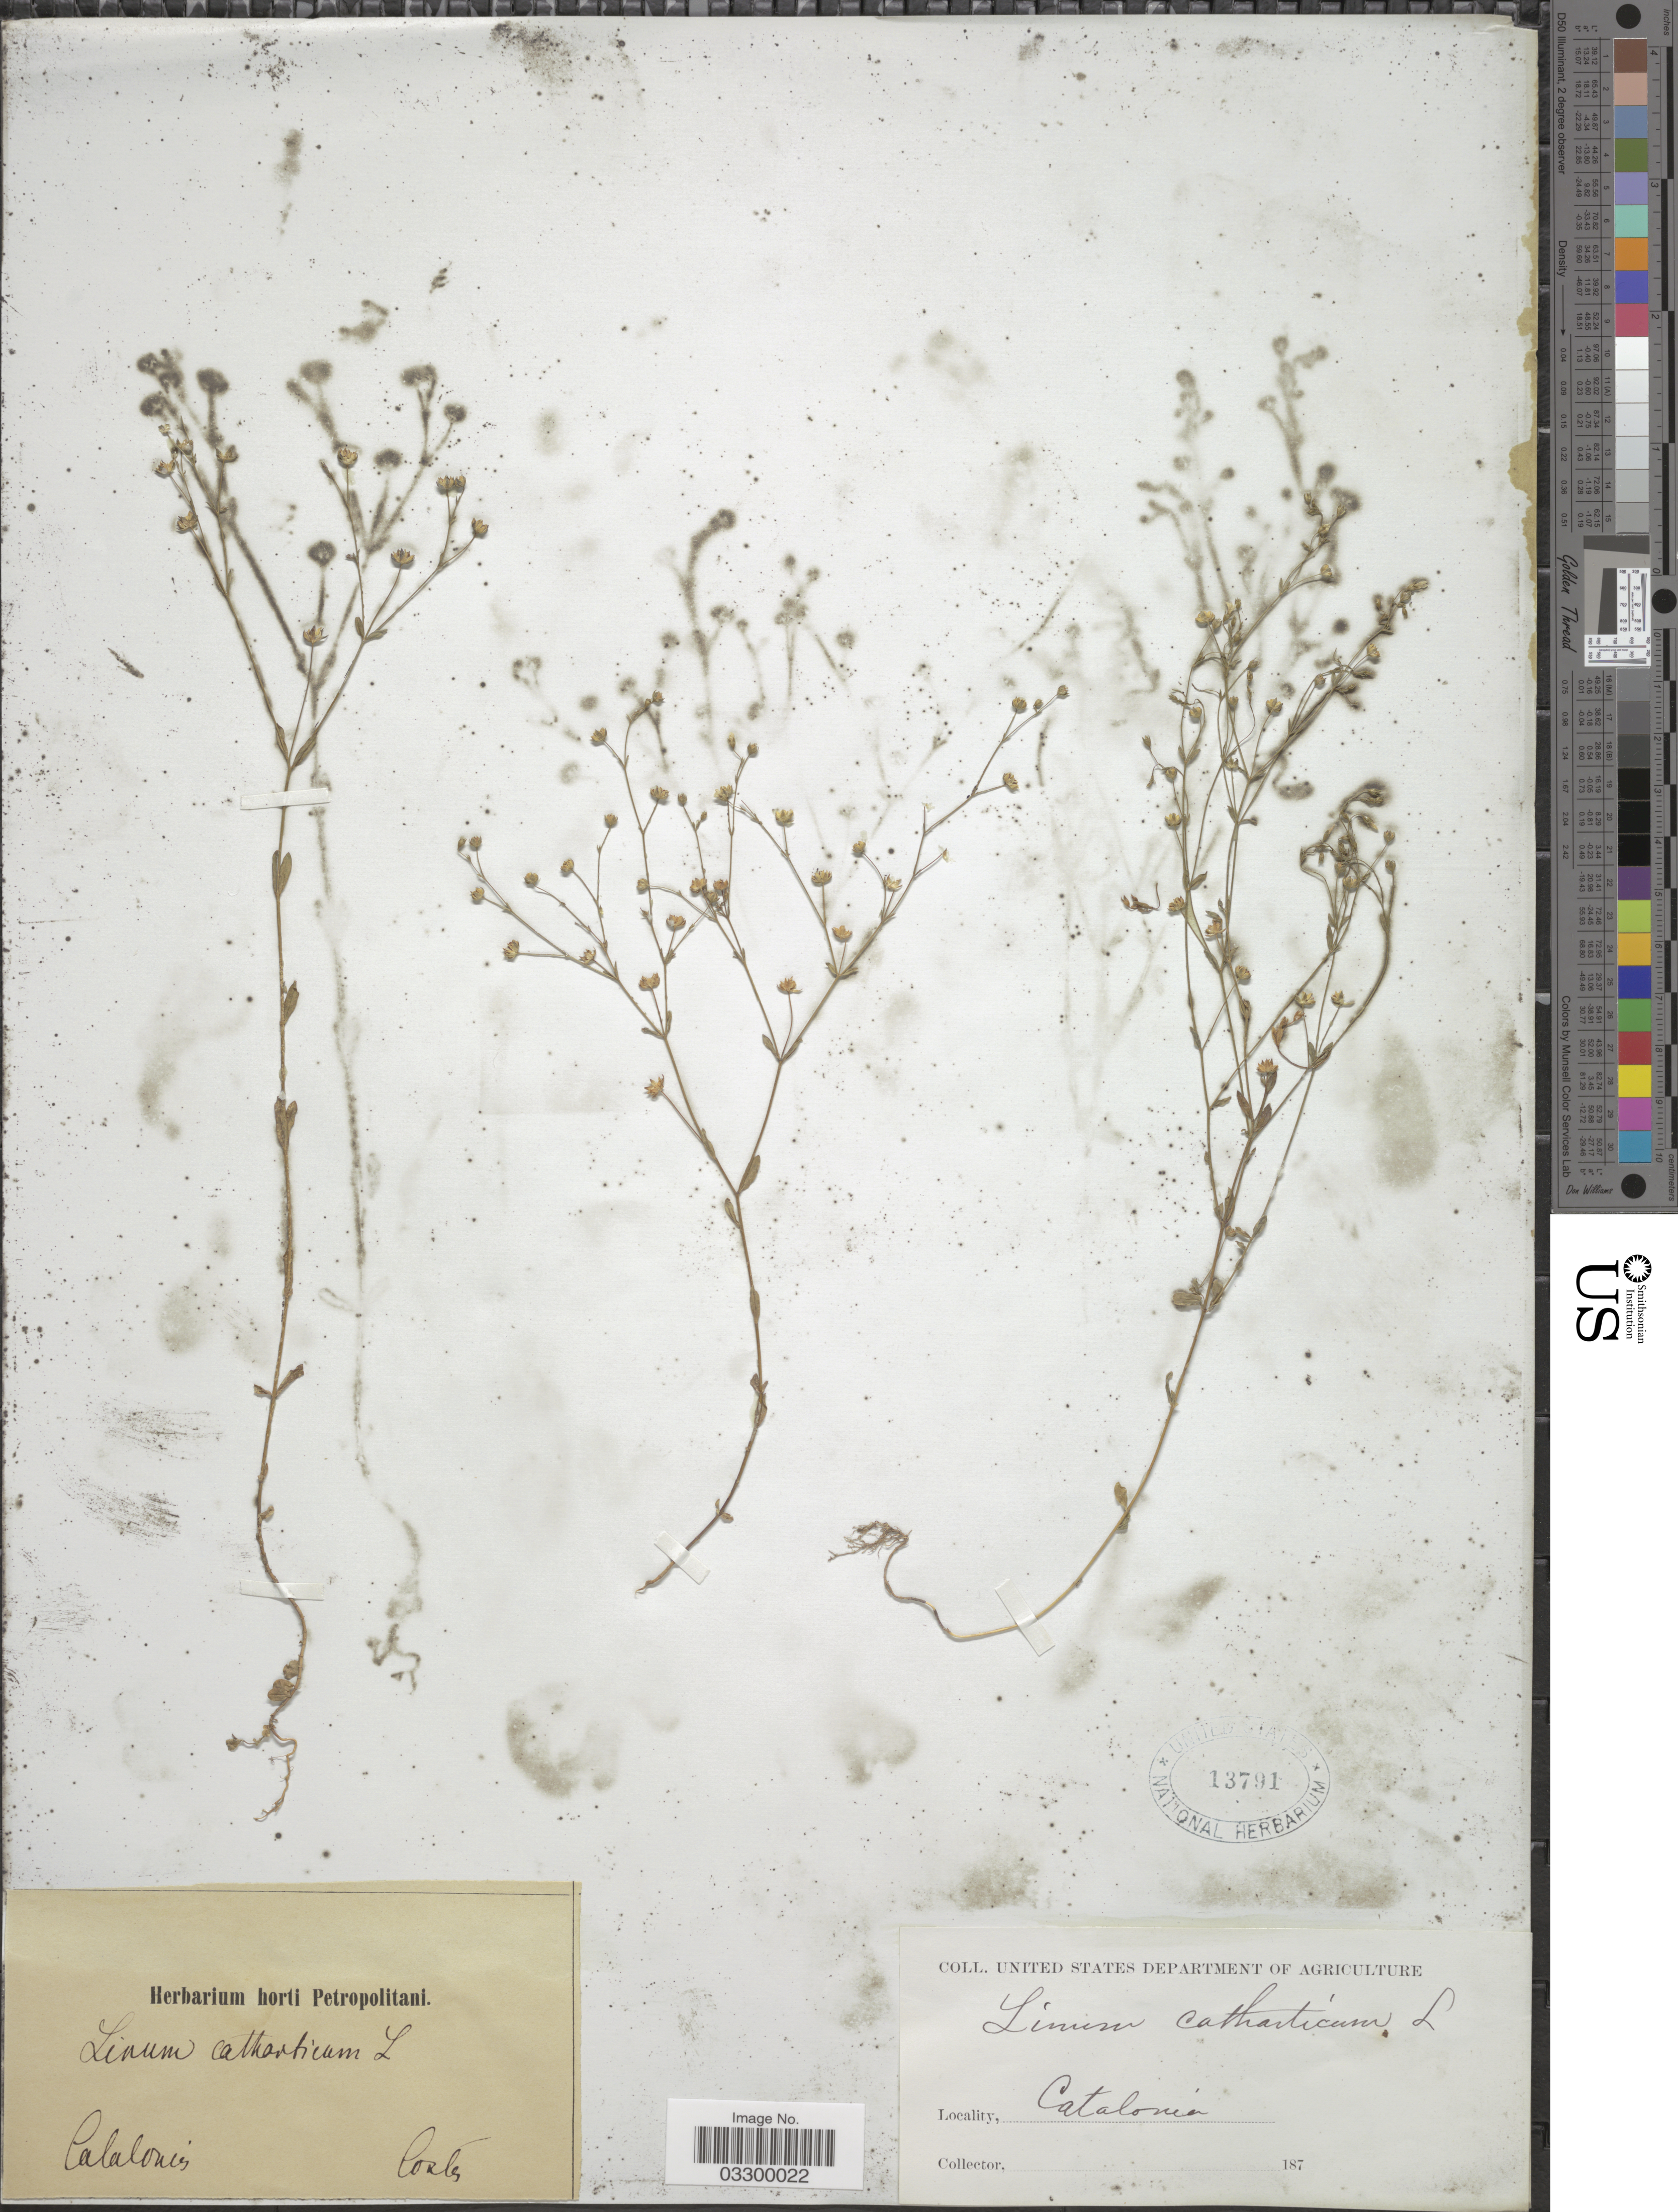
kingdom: Plantae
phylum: Tracheophyta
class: Magnoliopsida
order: Malpighiales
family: Linaceae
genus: Linum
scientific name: Linum catharticum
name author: L.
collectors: Facchini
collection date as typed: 187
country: Spain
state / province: Catalunya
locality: Catalonia.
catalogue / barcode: US 13791